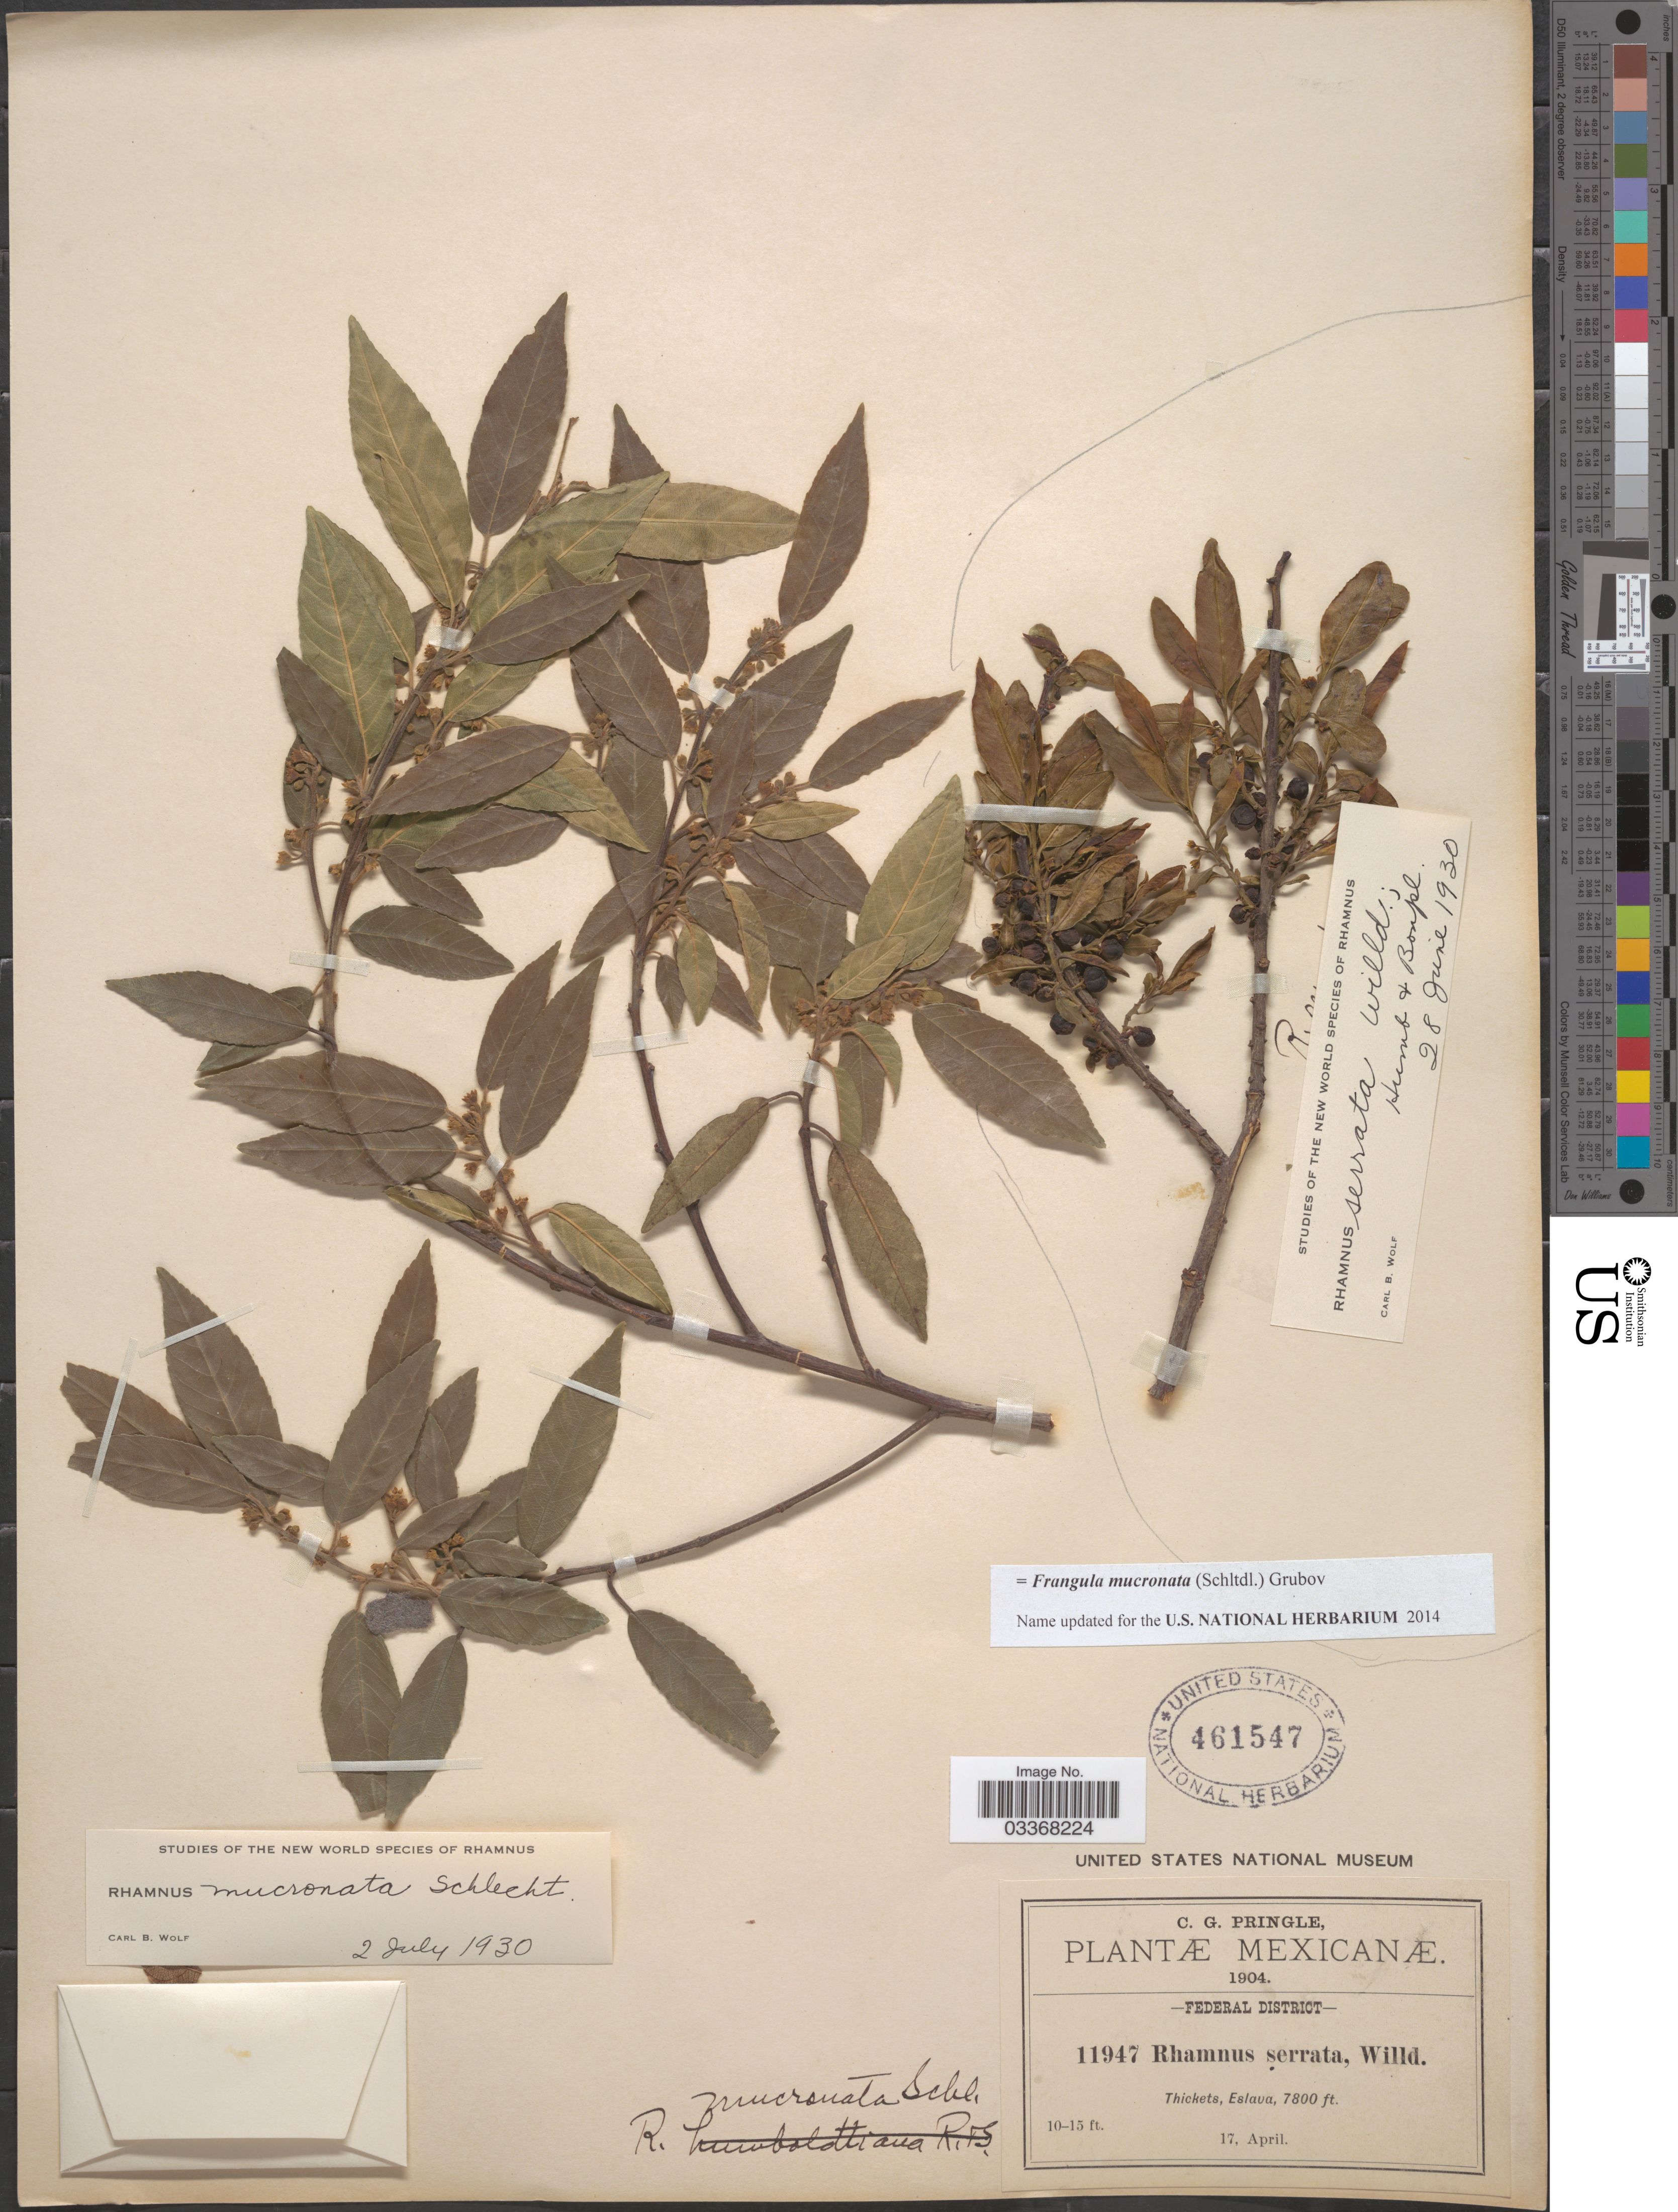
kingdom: Plantae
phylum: Tracheophyta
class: Magnoliopsida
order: Rosales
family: Rhamnaceae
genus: Frangula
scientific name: Frangula mucronata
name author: (Schltdl.) Grubov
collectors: C. G. Pringle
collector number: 11947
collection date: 1904-04-17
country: Mexico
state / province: Distrito Federal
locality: Federal District, Eslava.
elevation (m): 2377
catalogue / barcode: US 461547